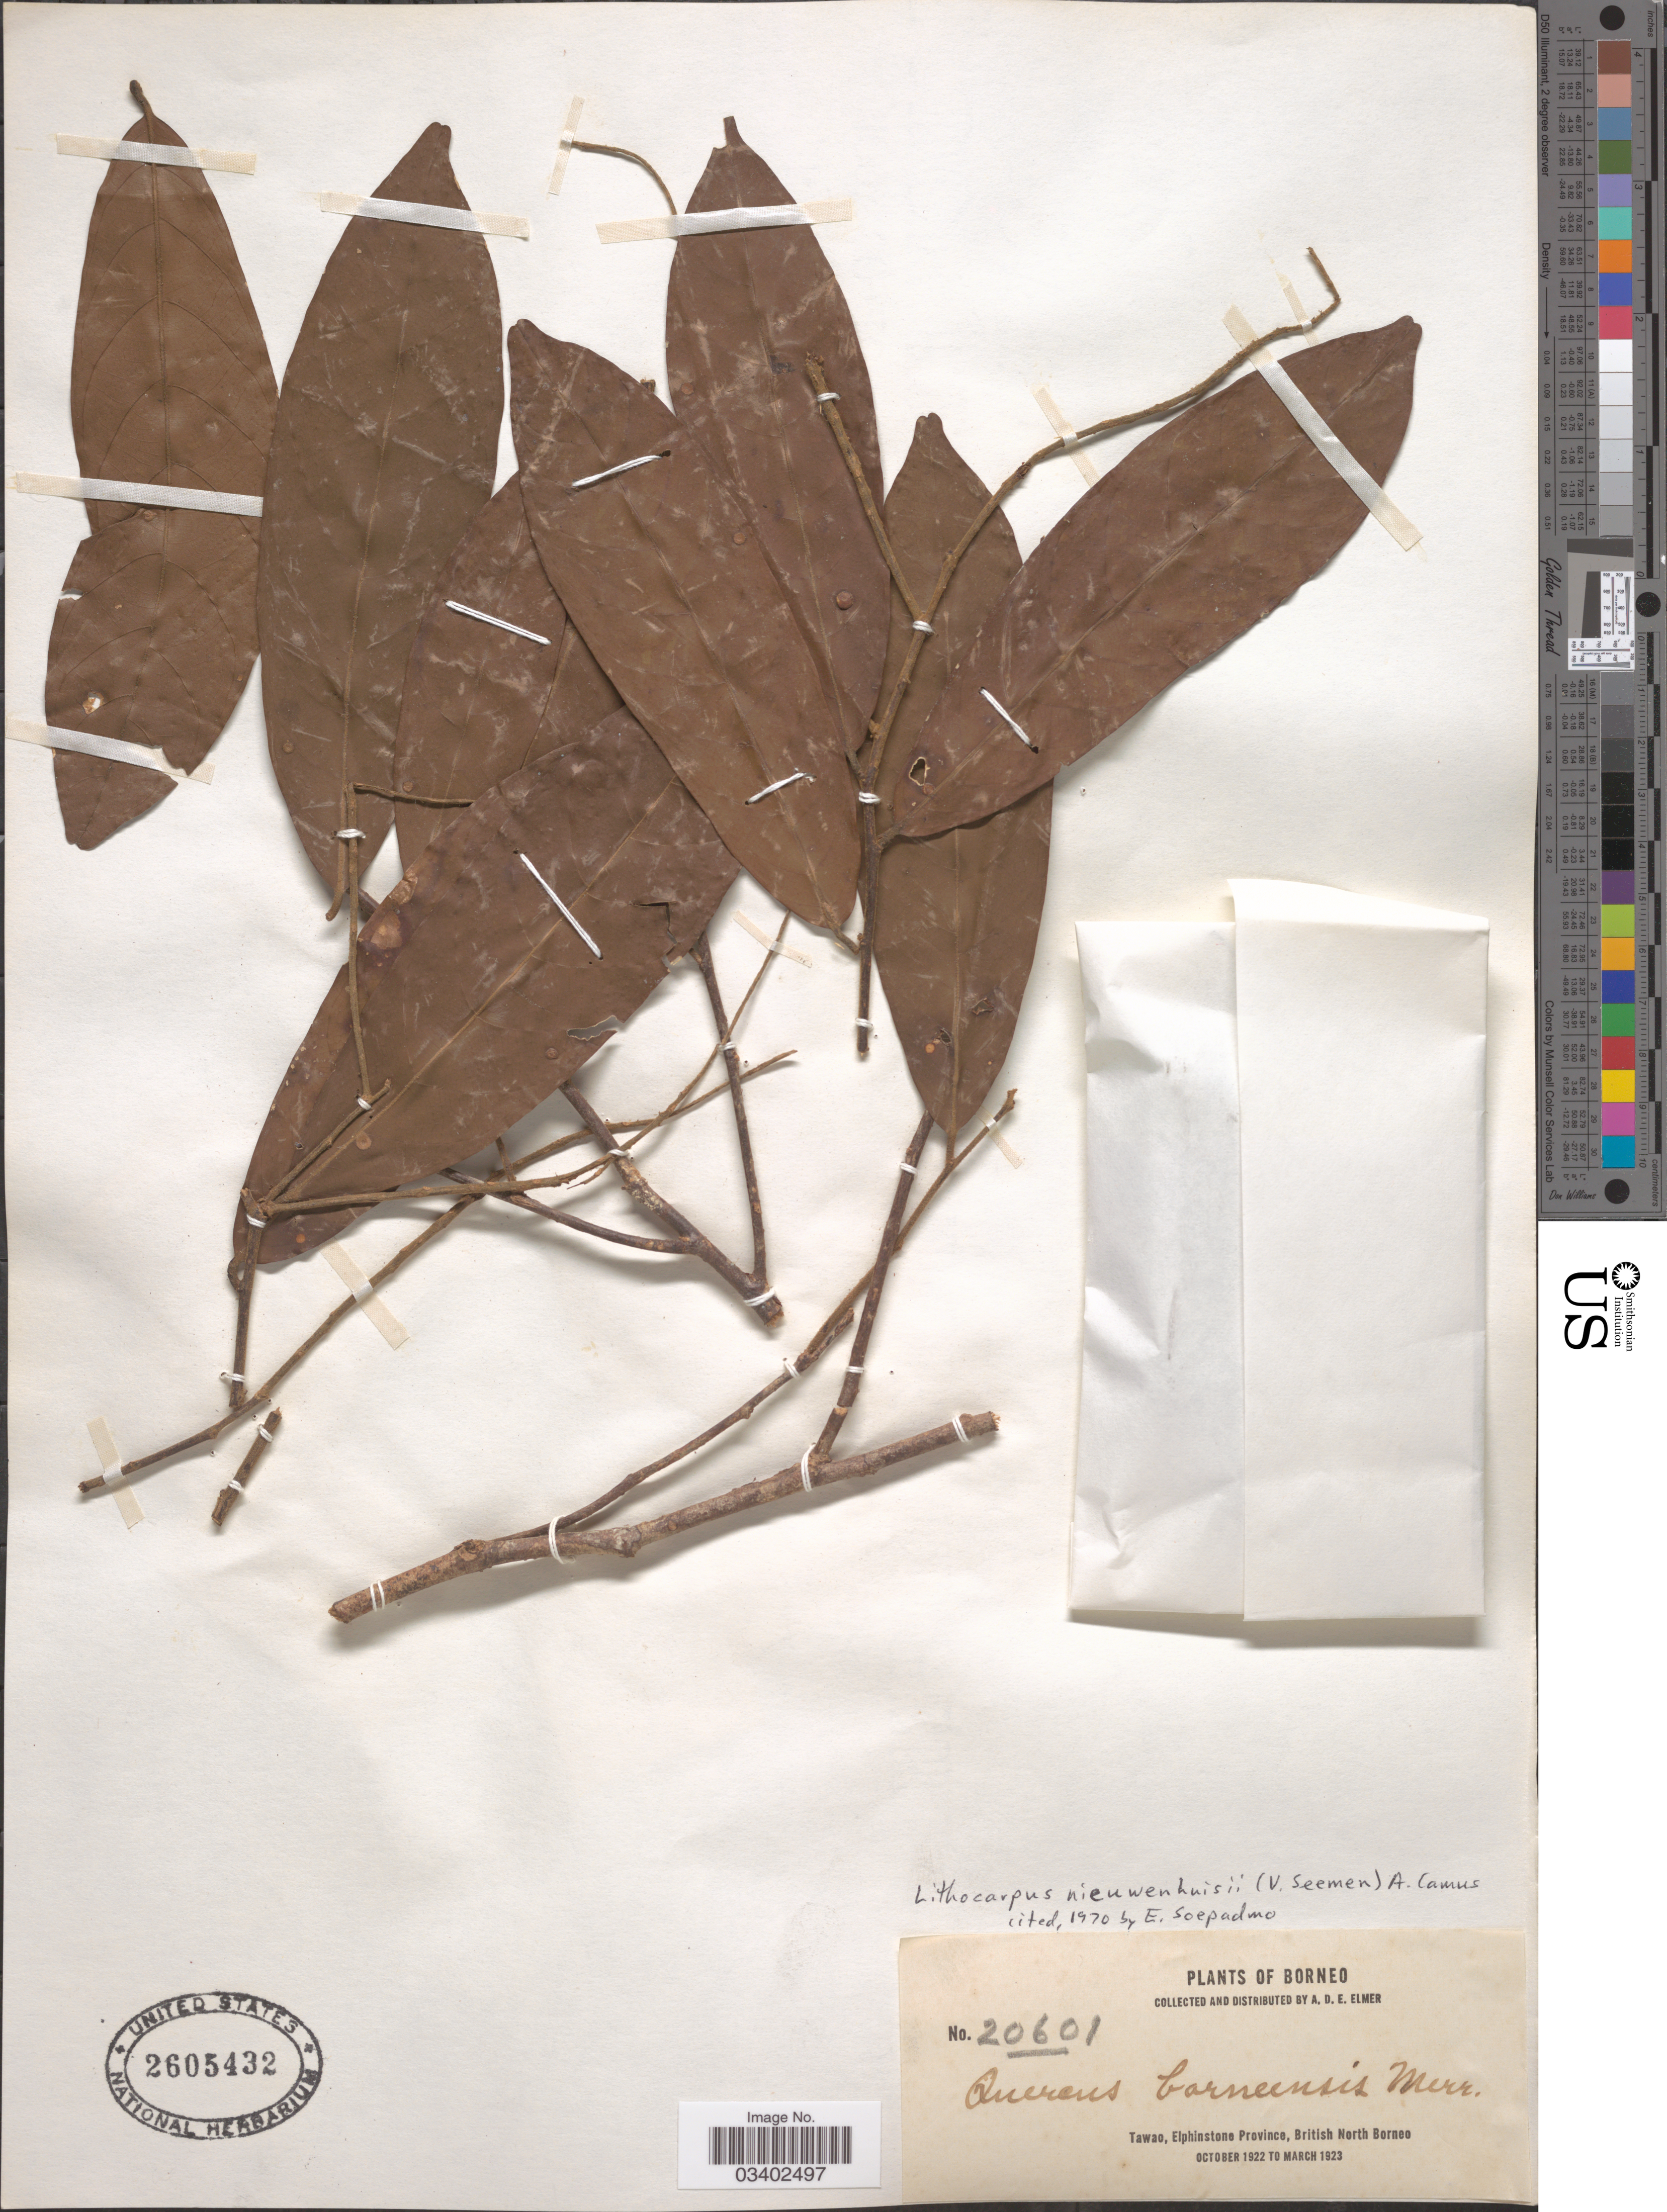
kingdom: Plantae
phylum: Tracheophyta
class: Magnoliopsida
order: Fagales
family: Fagaceae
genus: Lithocarpus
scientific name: Lithocarpus nieuwenhuisii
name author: (Seem.) A. Camus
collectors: A. D. E. Elmer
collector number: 20601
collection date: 1922-10/1923-03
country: Malaysia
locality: Borneo. Tawao, Elphinstone Province, British North Borneo.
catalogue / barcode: US 2605432